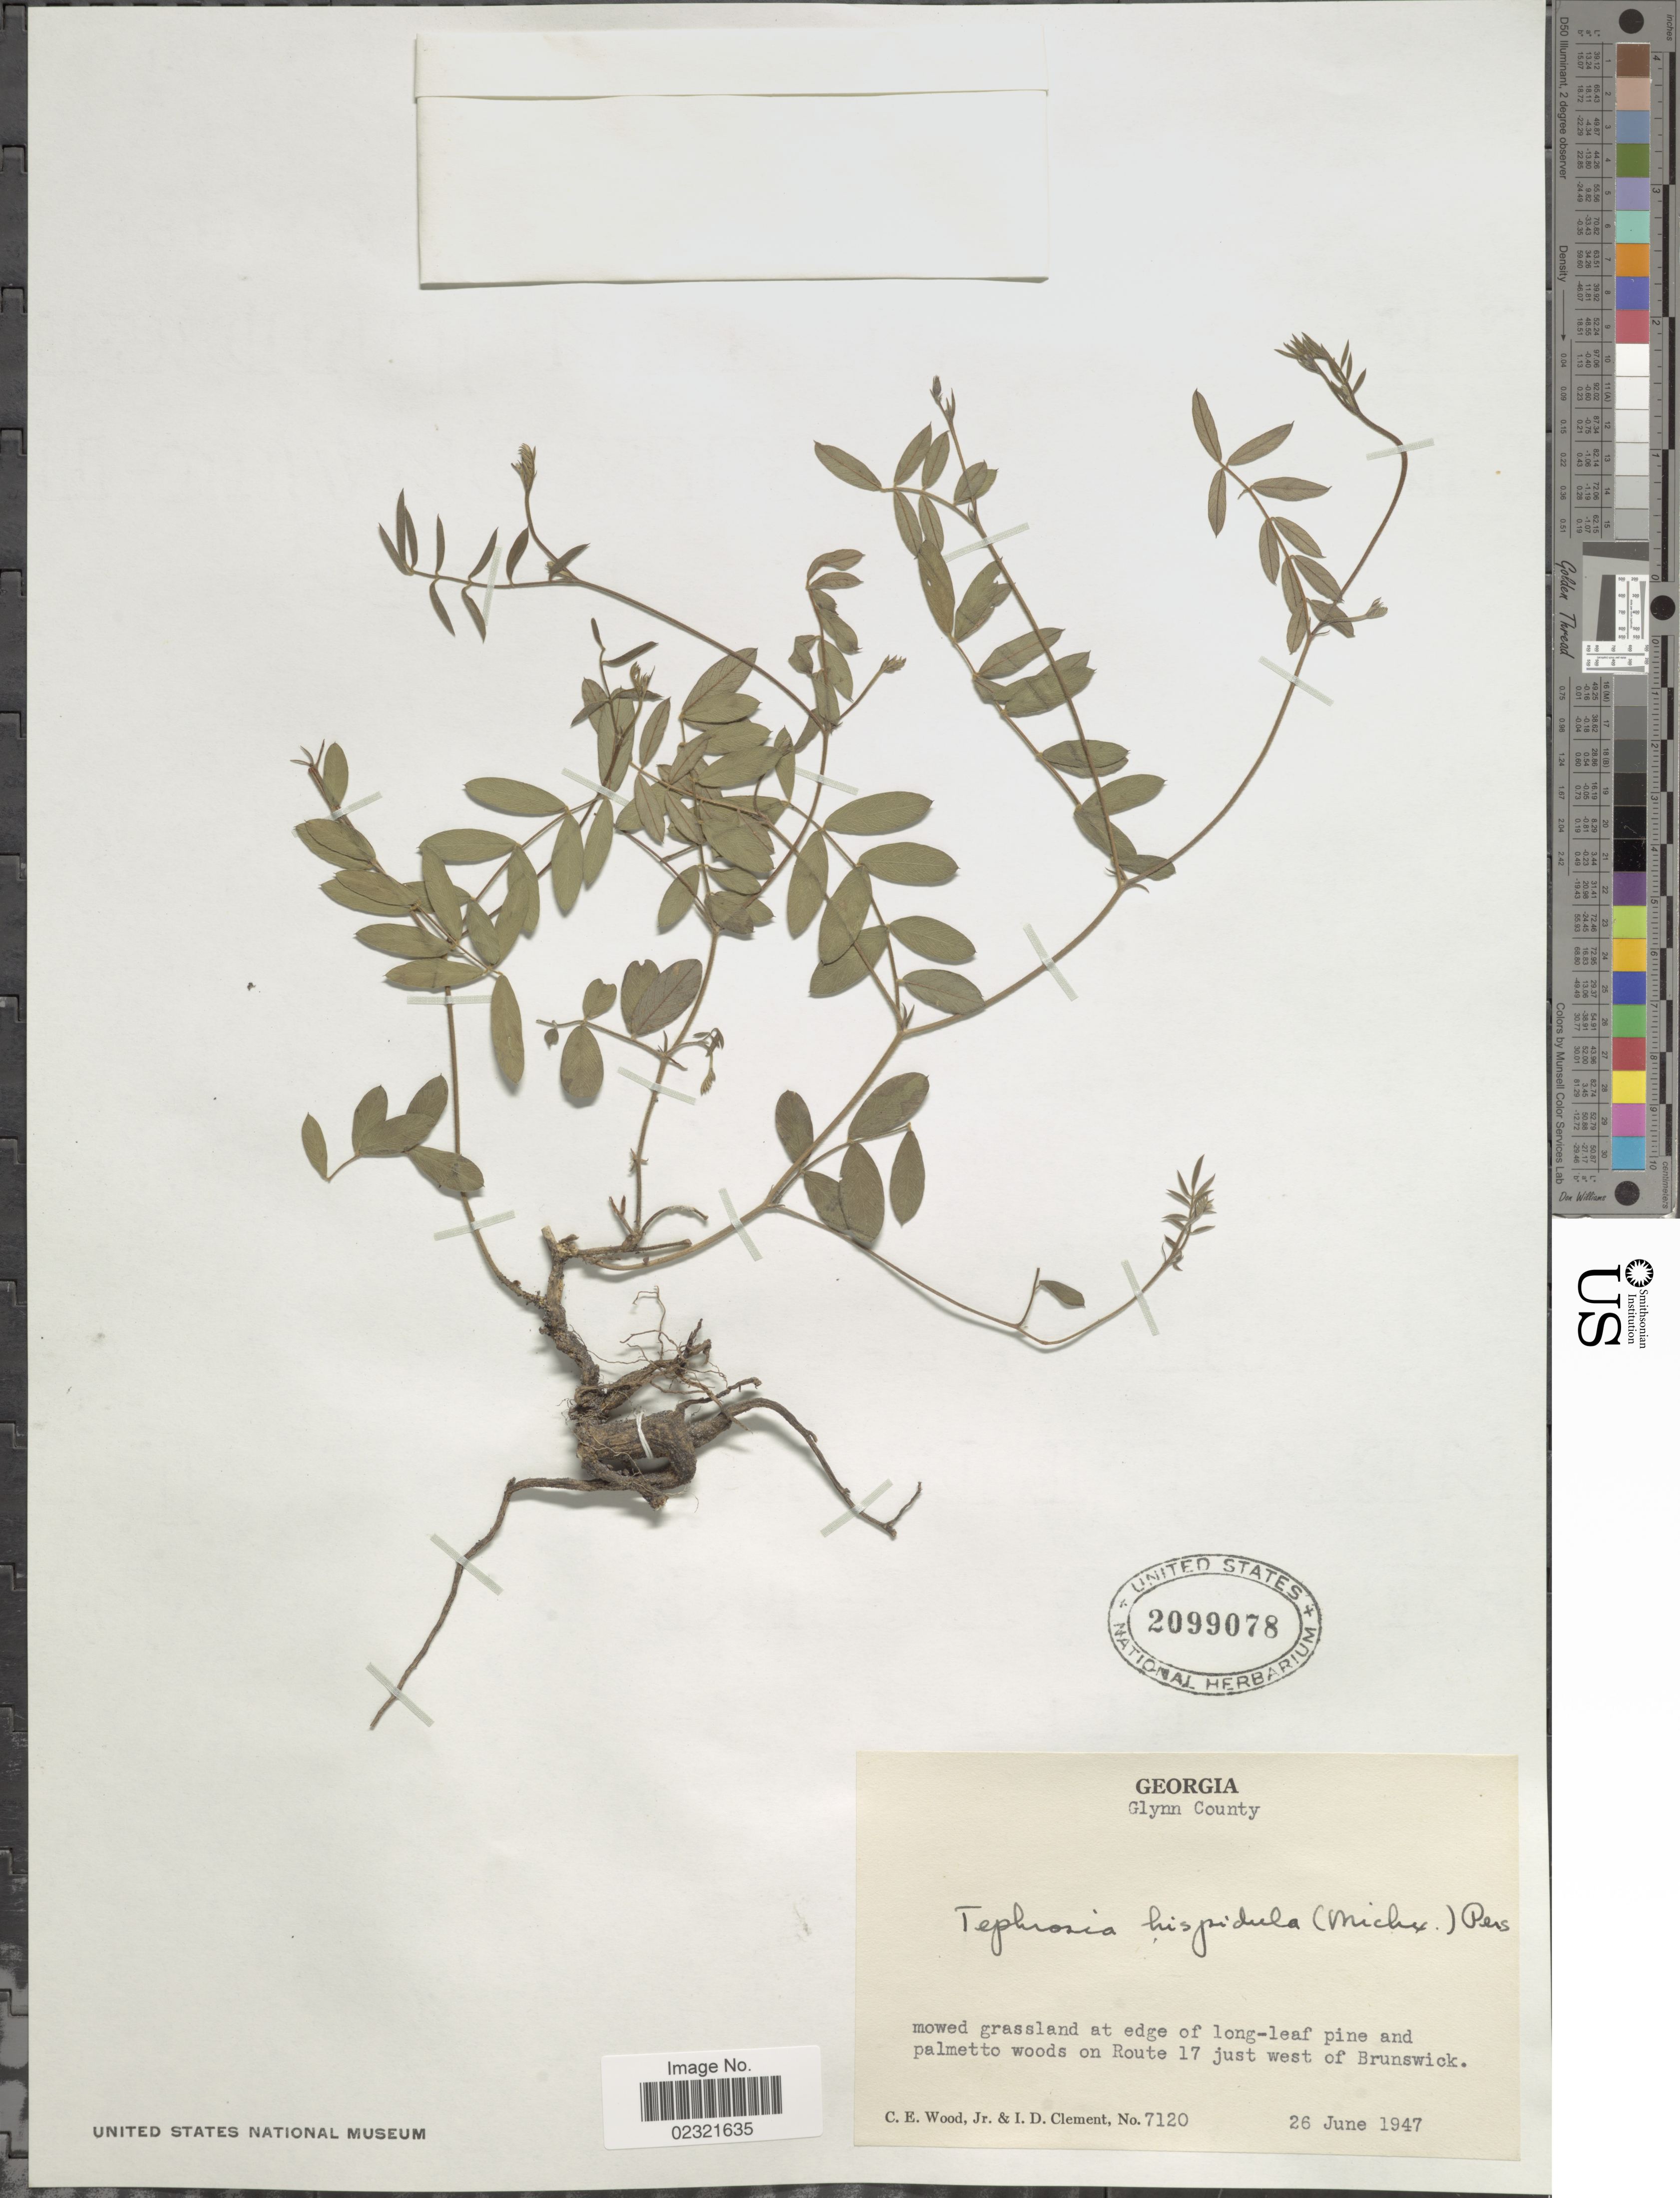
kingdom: Plantae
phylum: Tracheophyta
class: Magnoliopsida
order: Fabales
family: Fabaceae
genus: Tephrosia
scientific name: Tephrosia hispidula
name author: (Michx.) Pers.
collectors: C. Wood & I. Clement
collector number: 7120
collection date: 1947-06-26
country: United States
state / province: Georgia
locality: Glynn County, mowed grassland at edge of long-leaf pine and palmetti woods on Route 17 just west of Brunswick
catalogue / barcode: US 2099078